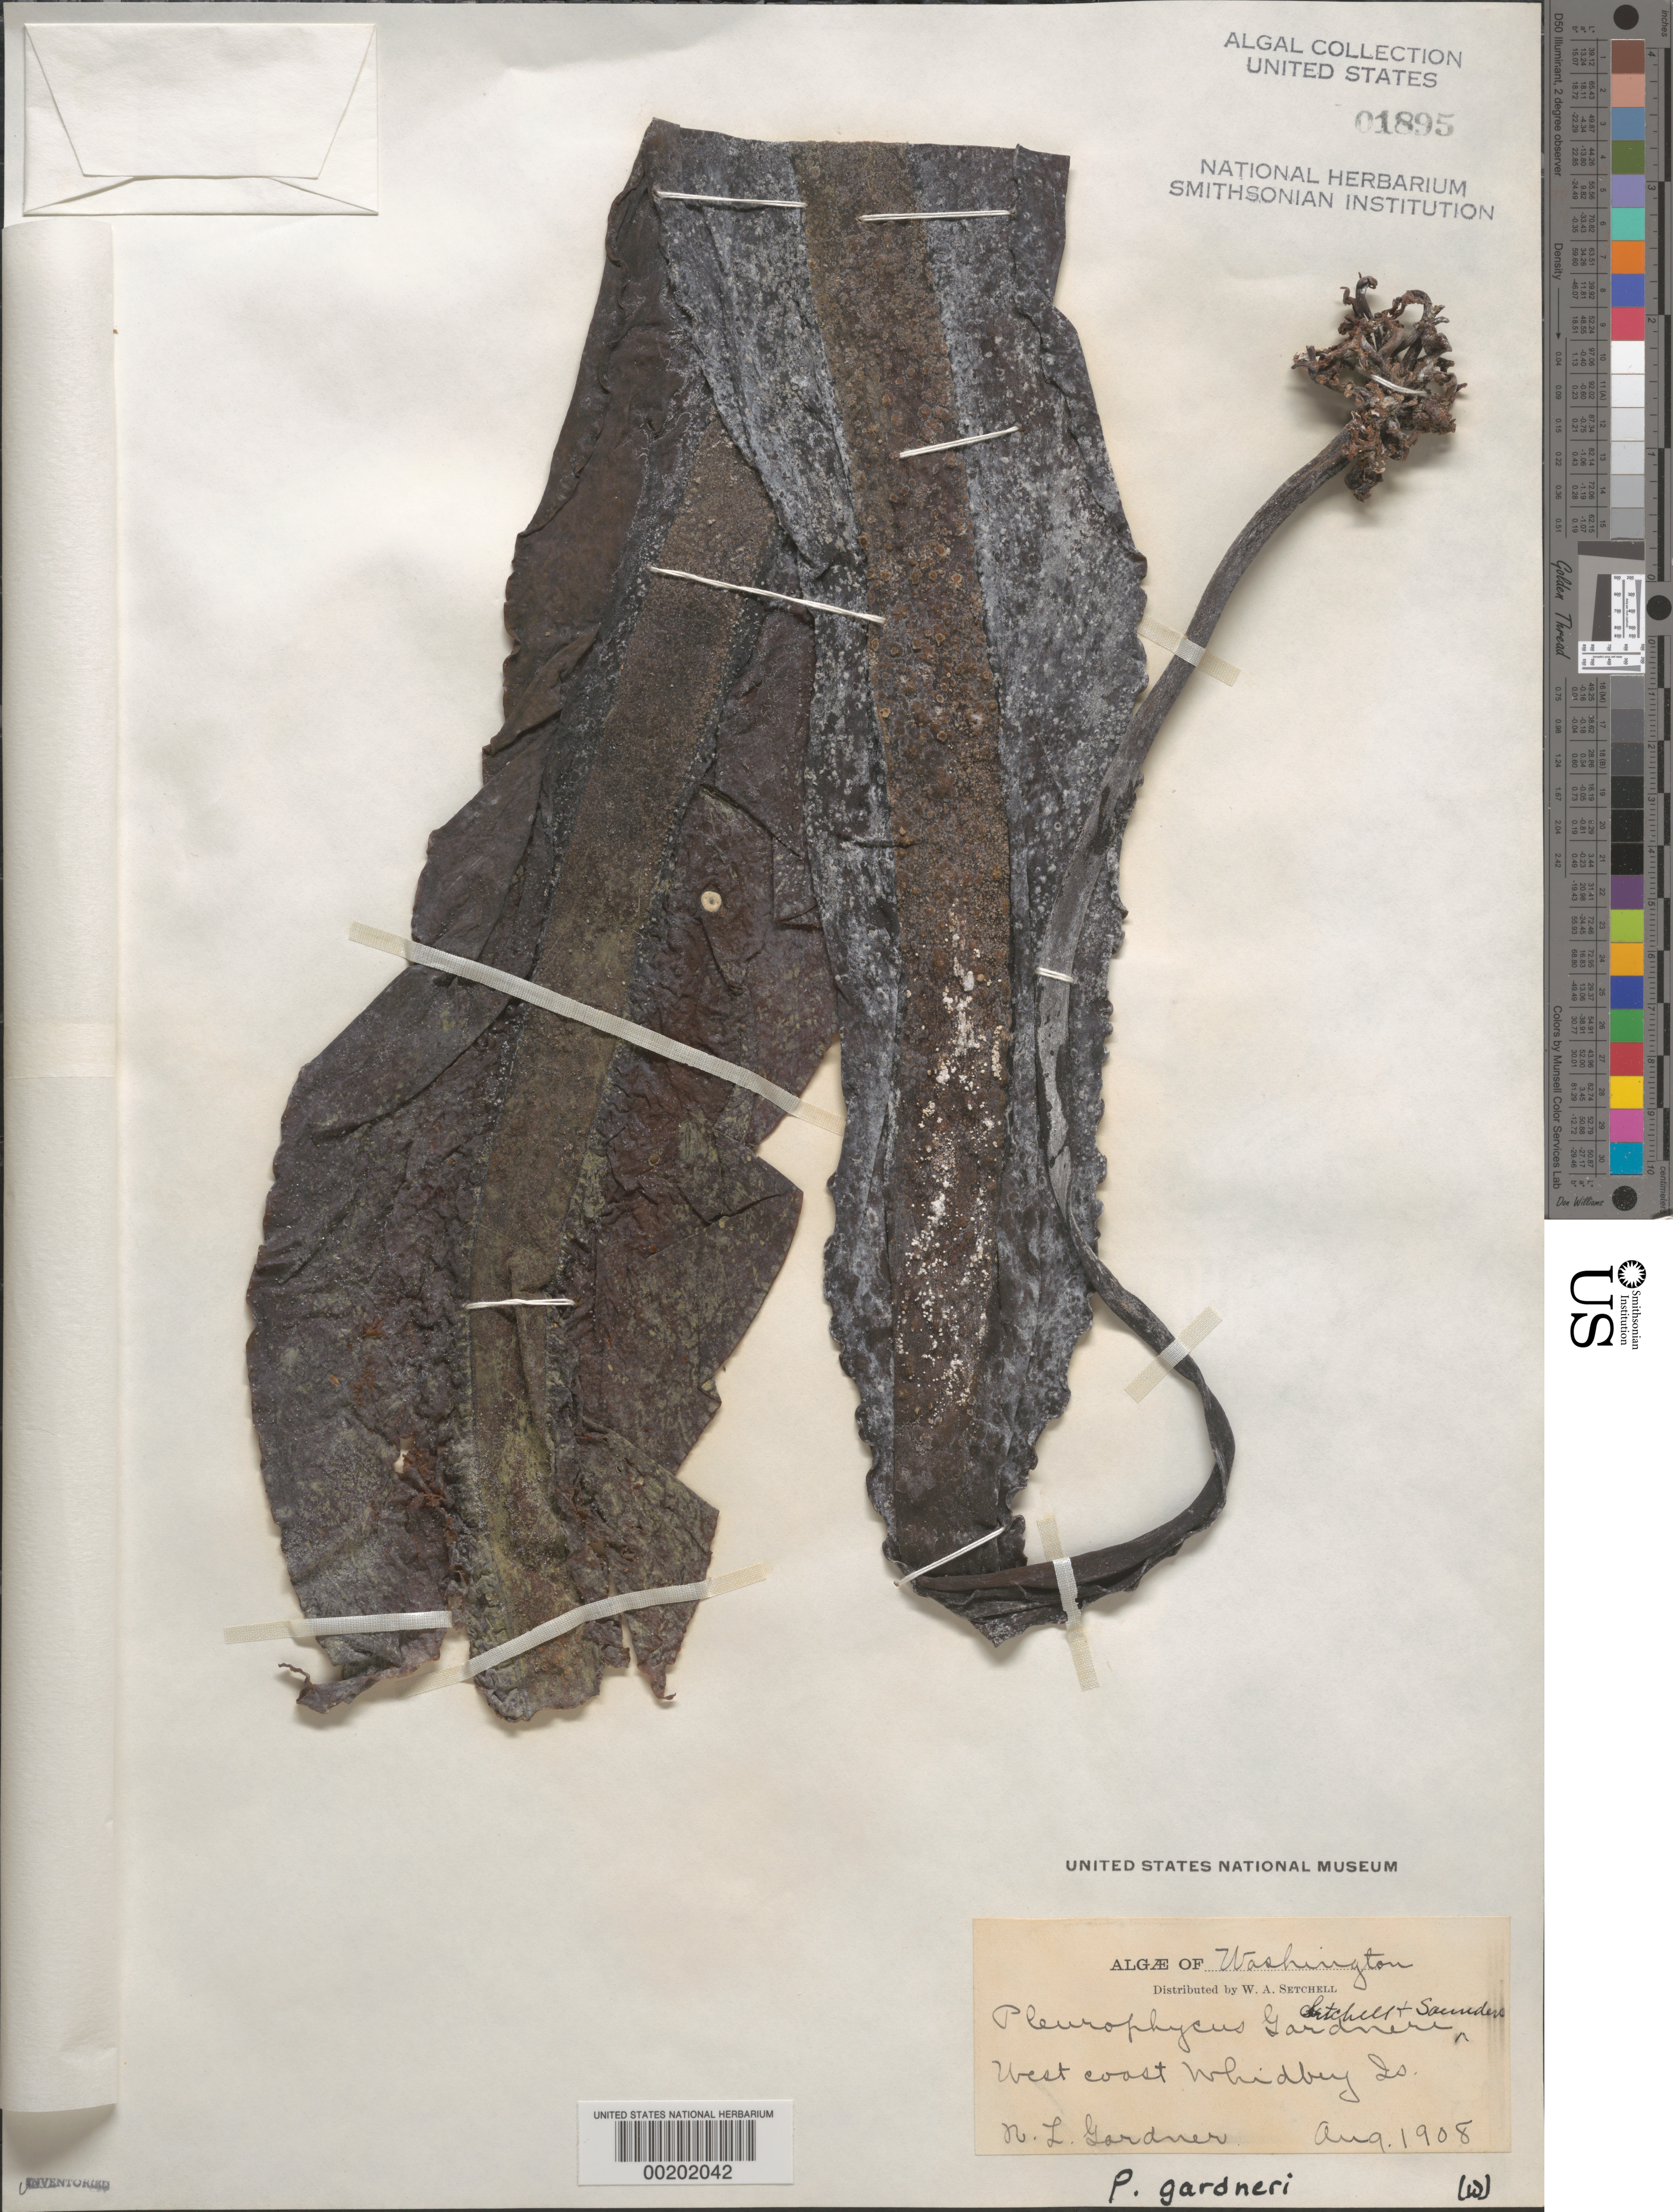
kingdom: Chromista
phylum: Ochrophyta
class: Phaeophyceae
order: Laminariales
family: Alariaceae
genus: Pleurophycus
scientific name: Pleurophycus gardneri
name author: Setch. & D.A. Saunders ex J. E. Tilden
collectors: N. Gardner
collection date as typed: Aug 1908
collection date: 1908-08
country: United States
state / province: Washington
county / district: Island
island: Whidbey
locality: West coast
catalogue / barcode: US 1895